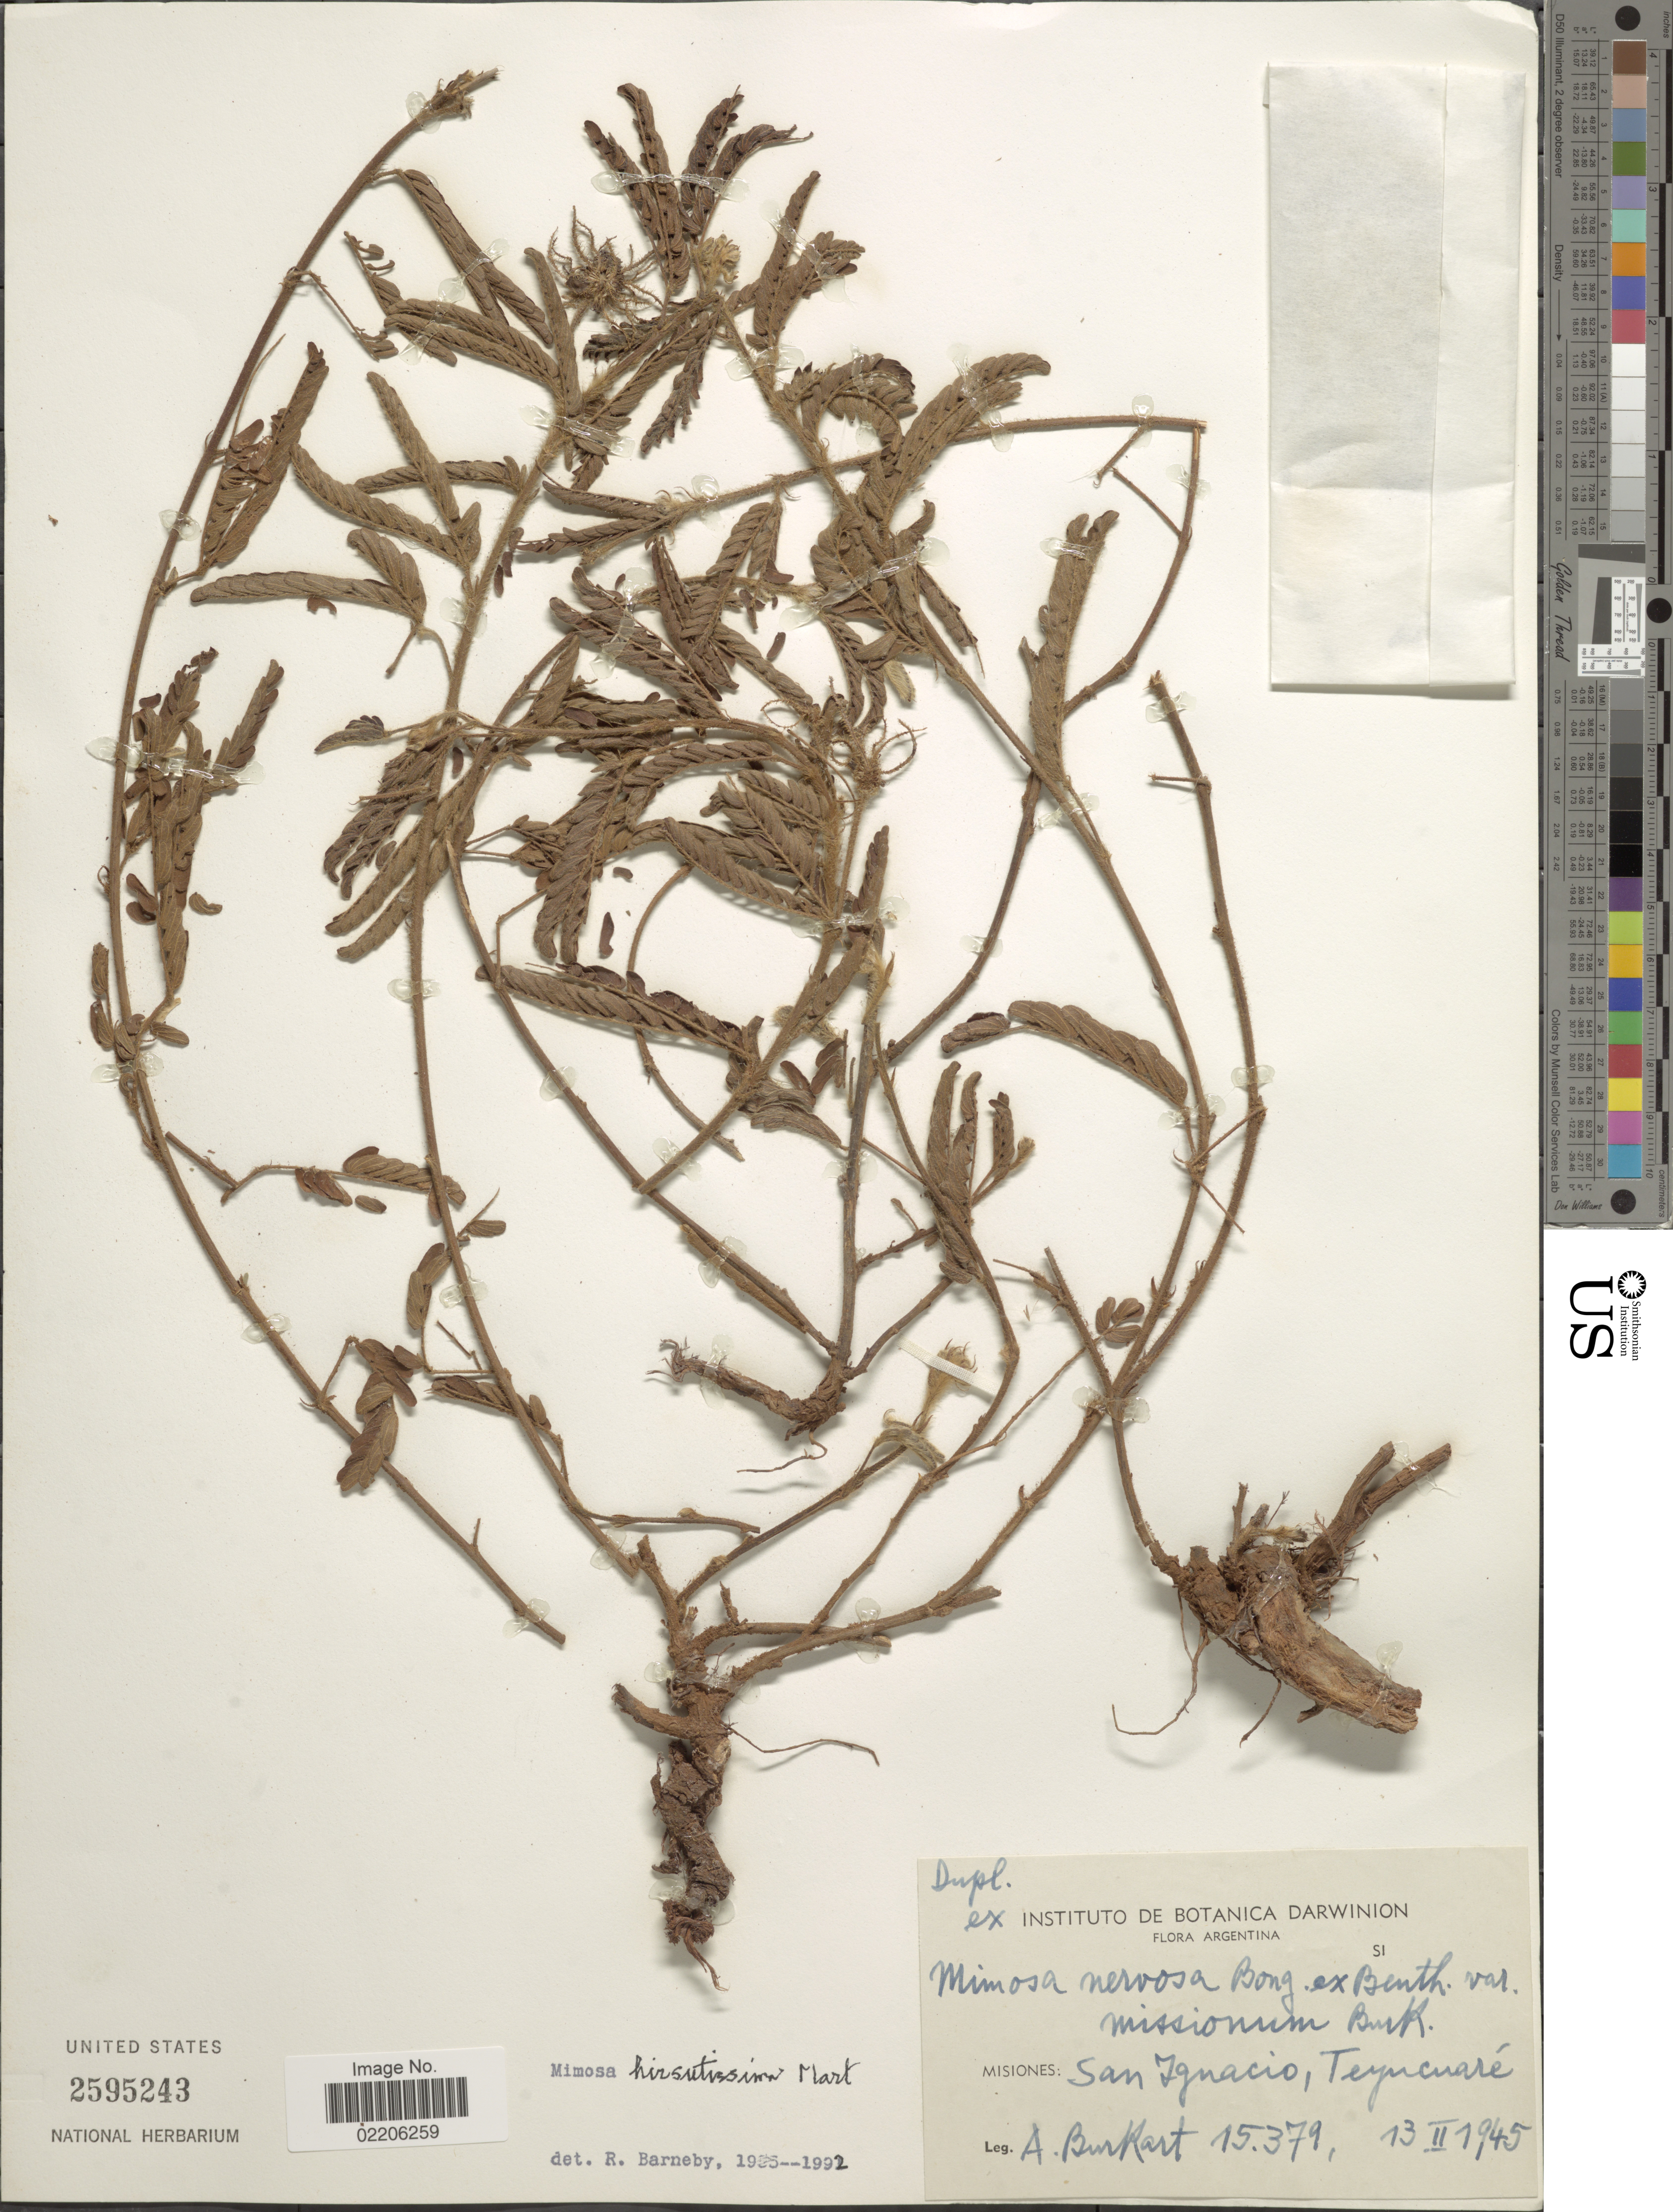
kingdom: Plantae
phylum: Tracheophyta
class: Magnoliopsida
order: Fabales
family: Fabaceae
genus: Mimosa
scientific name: Mimosa hirsutissima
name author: C. Mart.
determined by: Barneby, Rupert C., (NY)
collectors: A. E. Burkart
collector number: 15379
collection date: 1945-02-13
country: Argentina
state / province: Misiones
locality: San Ignacio, Teyucuare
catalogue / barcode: US 2595243